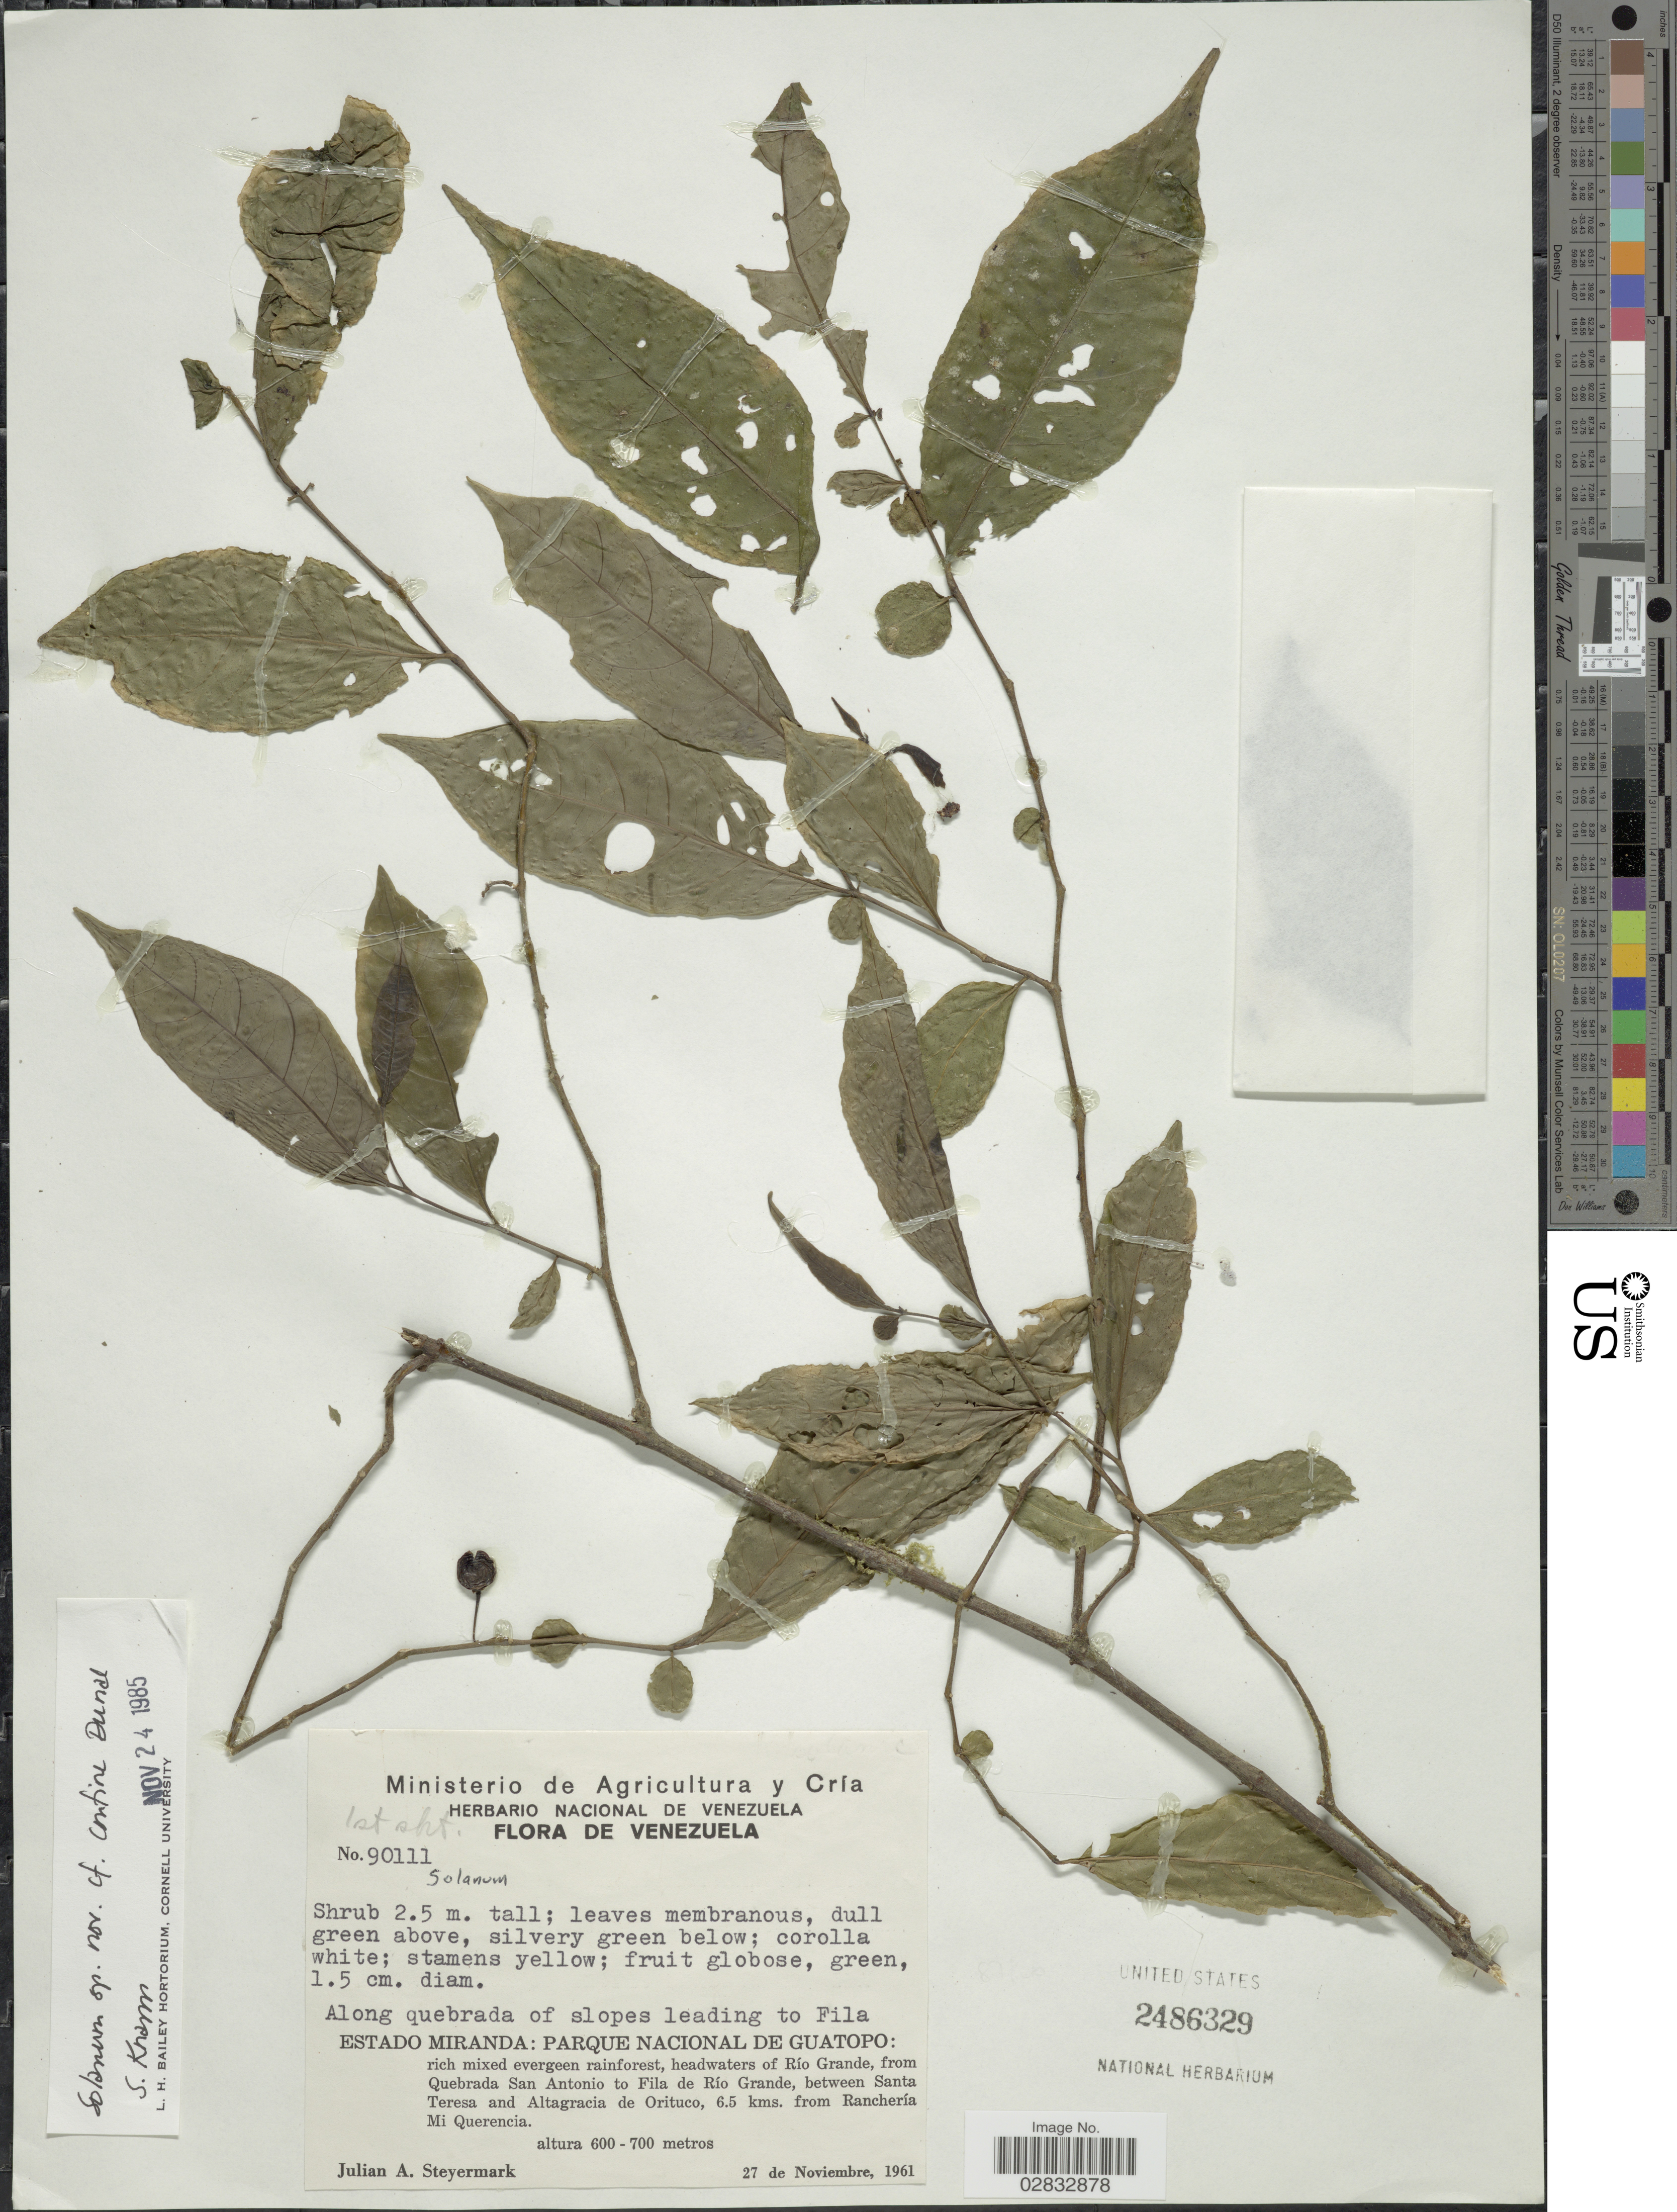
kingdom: Plantae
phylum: Tracheophyta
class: Magnoliopsida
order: Solanales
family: Solanaceae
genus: Solanum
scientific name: Solanum confine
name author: Dunal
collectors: J. Steyermark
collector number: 90111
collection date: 1961-11-27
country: Venezuela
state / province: Miranda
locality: Along quebrada of slopes leading to Fila. Parque Nacional De Guatopo: rich mixed evergreen rainforest, headwaters of Río Grande, from Quebrada San Antonio to Fila de Río Grande, between Santa Teresa and Altagracia de Orituco, 6.5 kms. from Ranchería Mi Querencia.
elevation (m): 600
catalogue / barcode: US 2486329